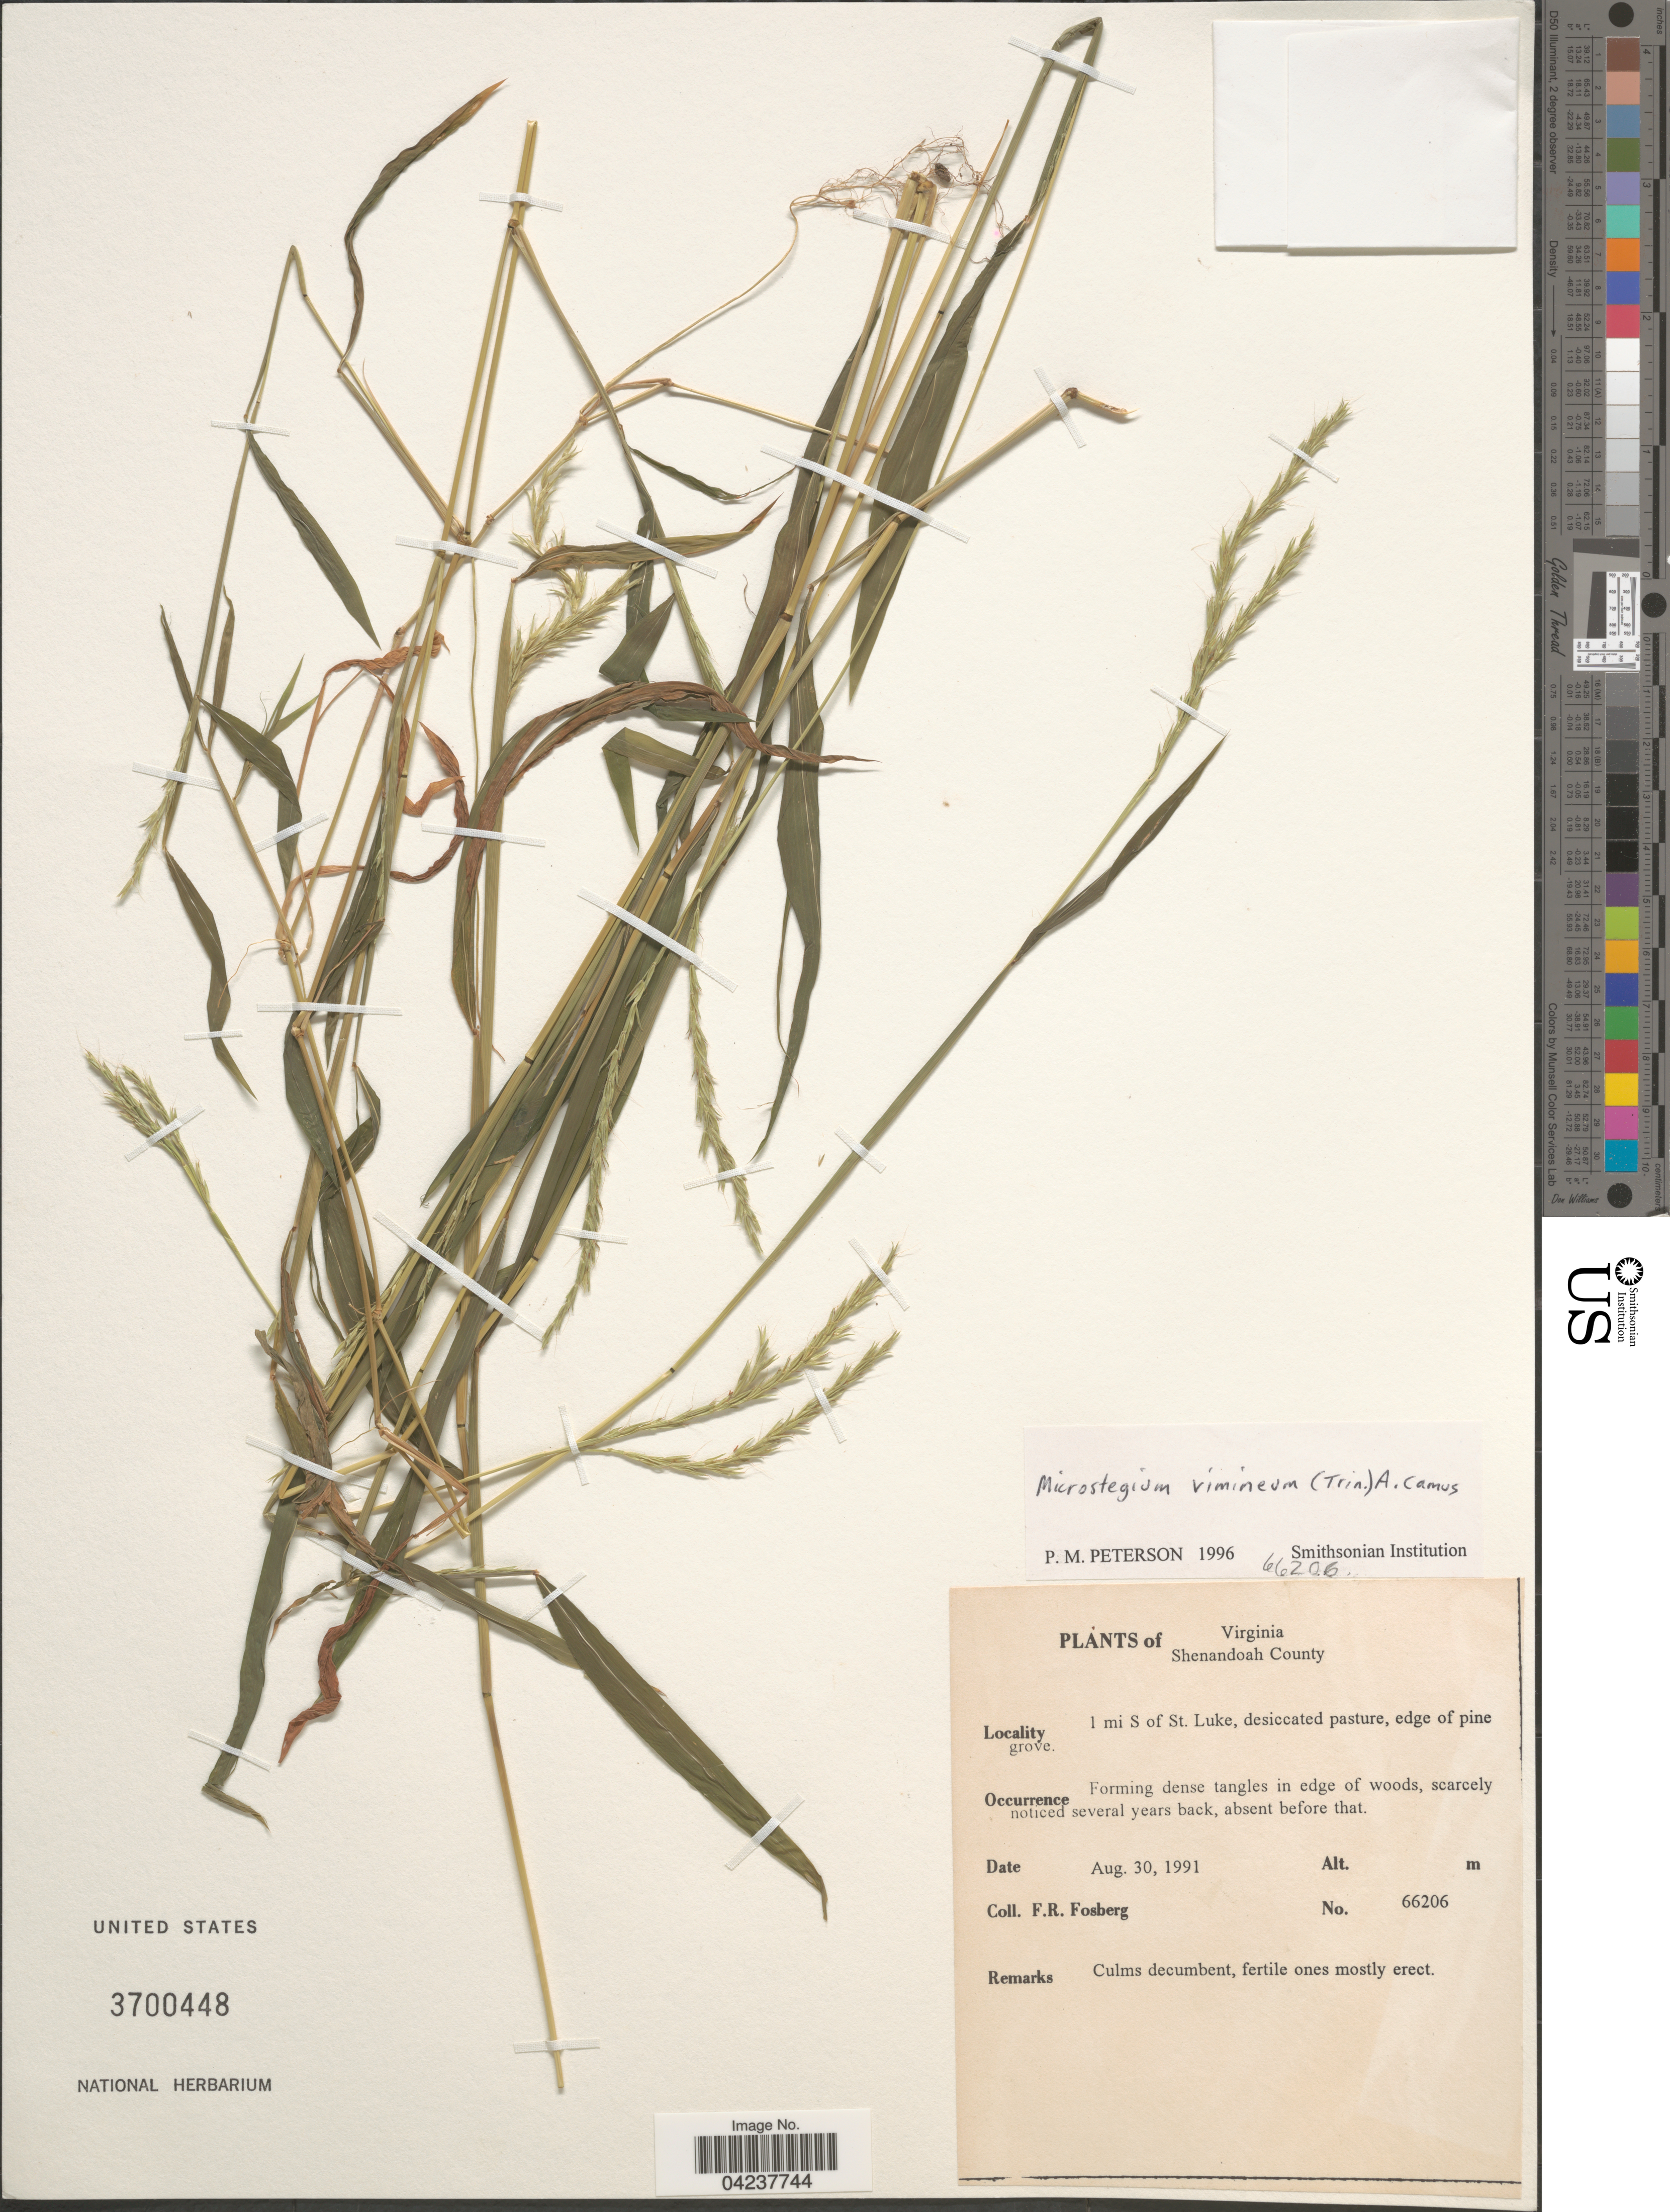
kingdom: Plantae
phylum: Tracheophyta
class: Liliopsida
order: Poales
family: Poaceae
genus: Microstegium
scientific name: Microstegium vimineum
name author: (Trin.) A. Camus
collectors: F. R. Fosberg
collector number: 66206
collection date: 1991-08-30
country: United States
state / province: Virginia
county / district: Shenandoah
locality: Shenandoah County. 1 mi S of St. Luke, desiccated pasture, edge of pine grove.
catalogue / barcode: US 3700448